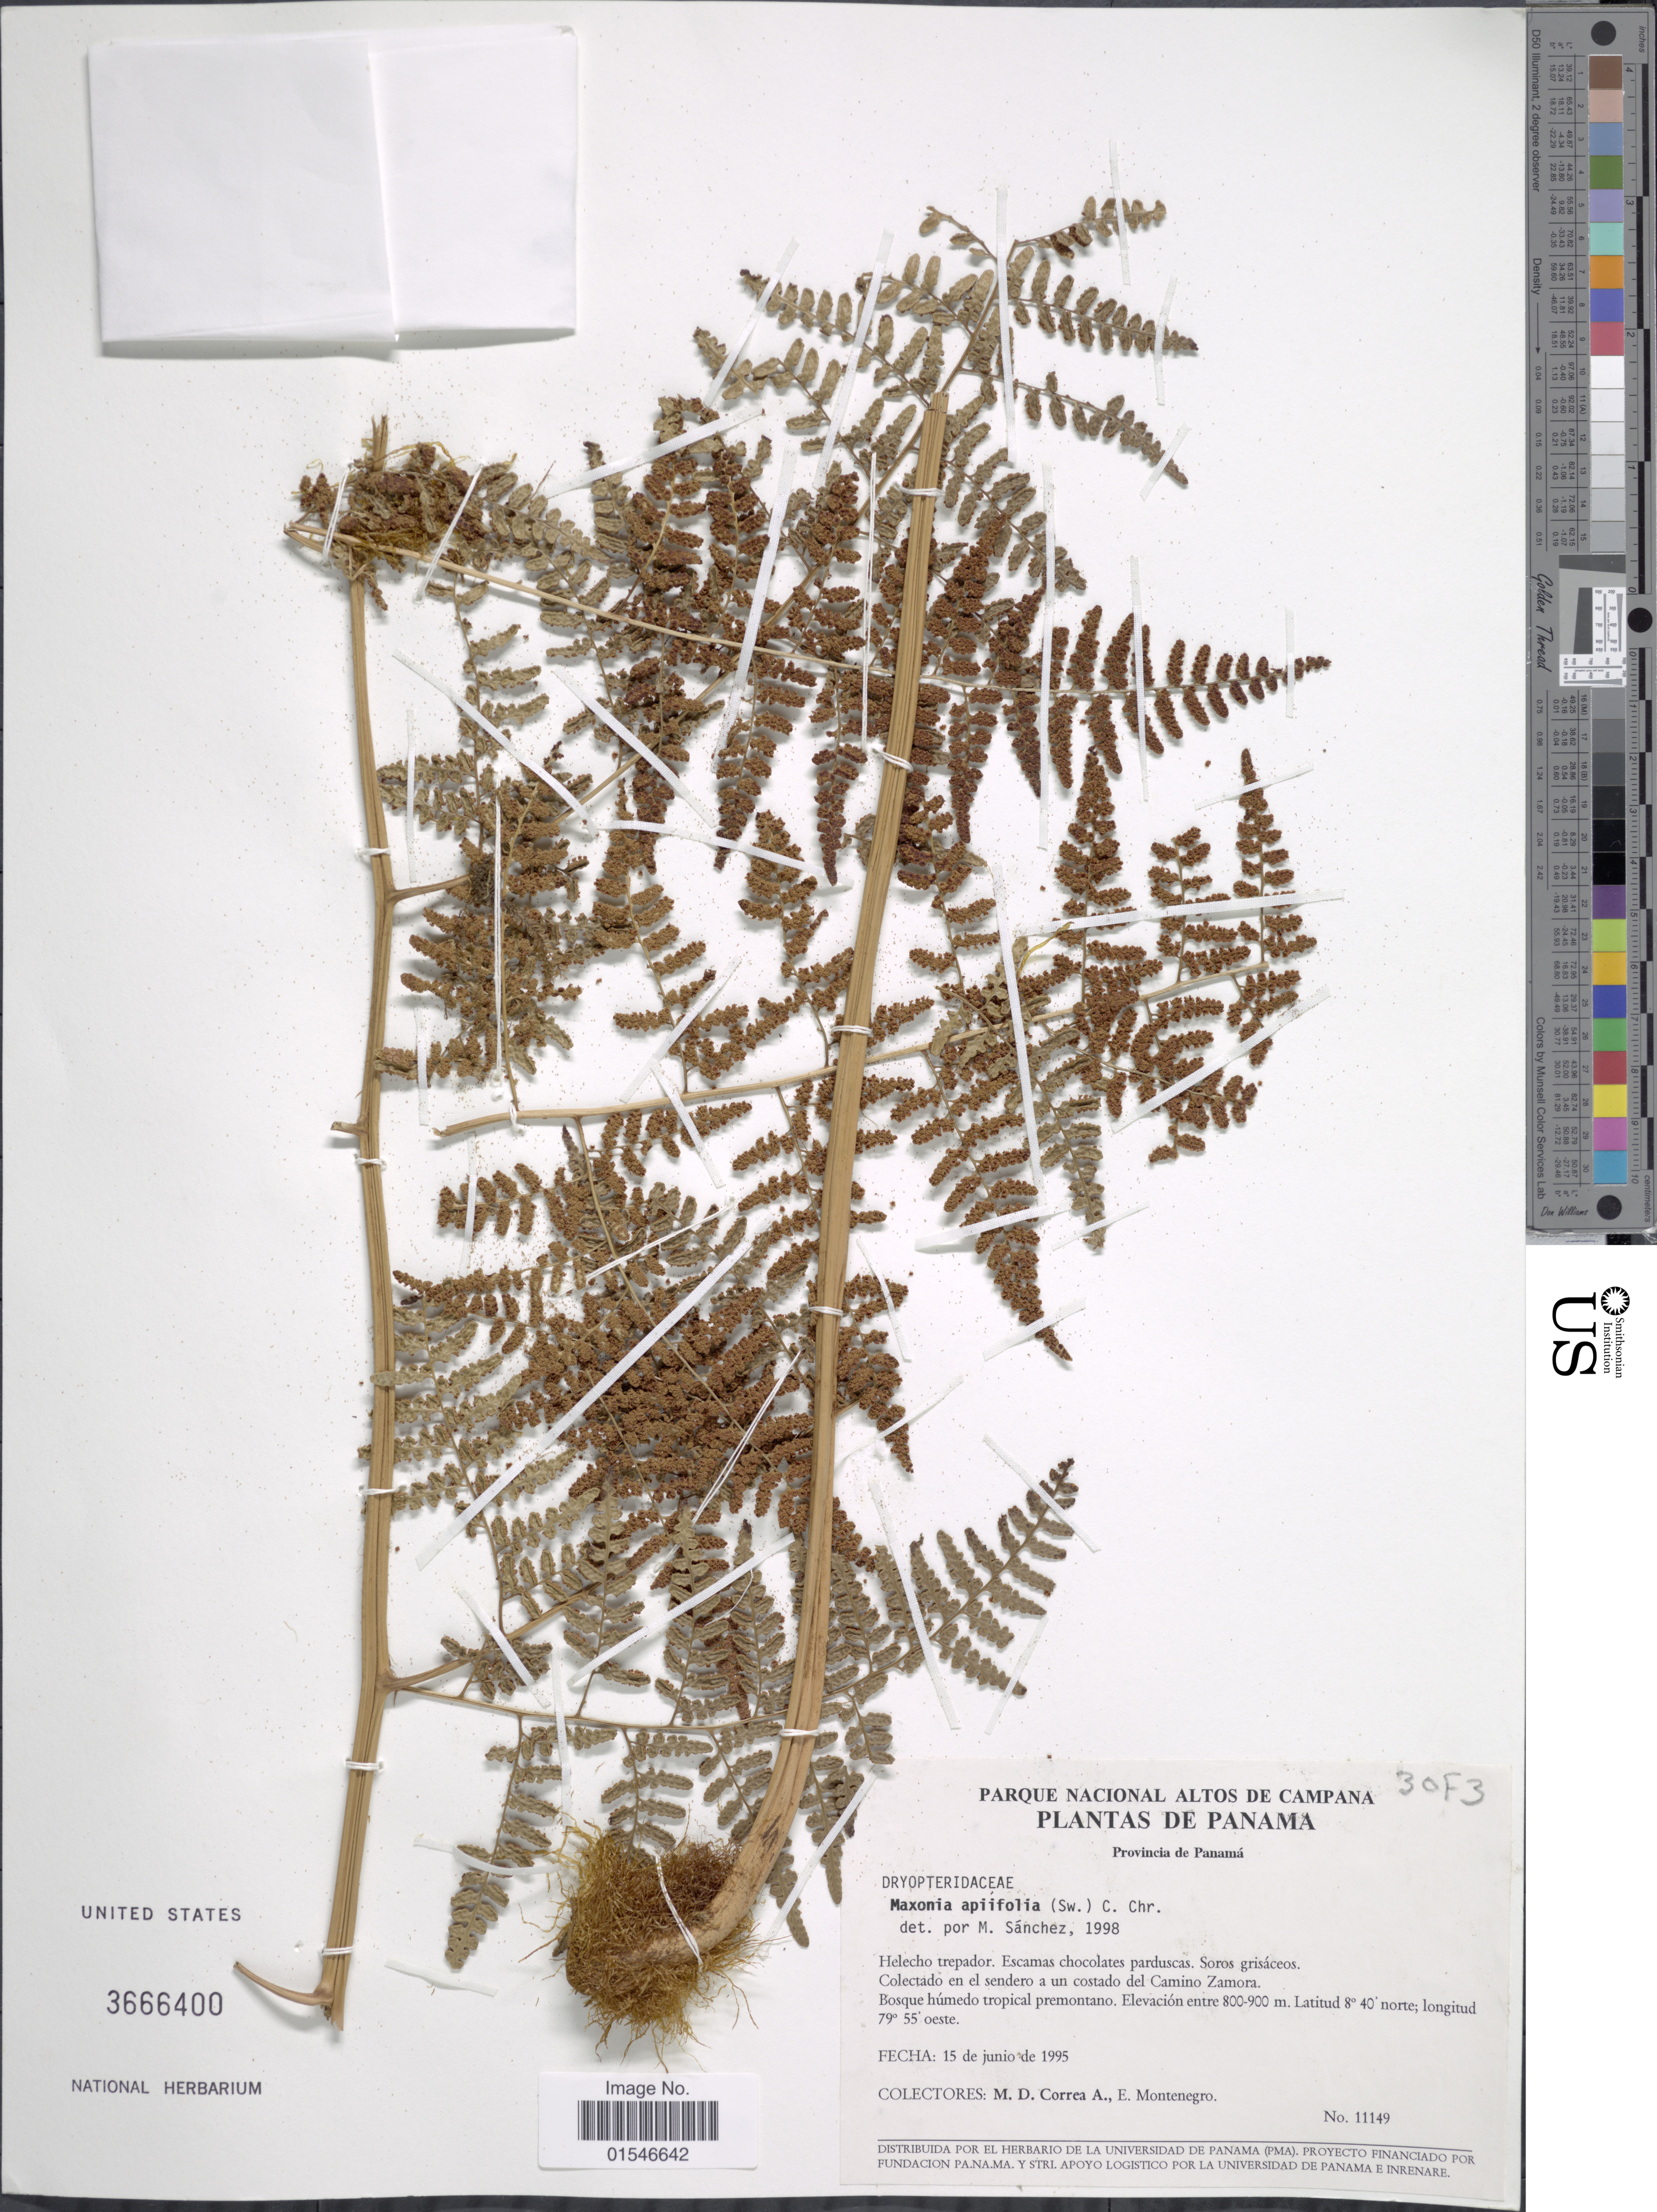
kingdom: Plantae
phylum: Tracheophyta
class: Polypodiopsida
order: Polypodiales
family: Dryopteridaceae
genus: Maxonia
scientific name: Maxonia apiifolia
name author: (Sw.) C. Chr.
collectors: M. D. Corrêa-A. & E. Montenegro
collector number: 11149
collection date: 1995-06-15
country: Panama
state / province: Panamá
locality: El sendero a un costado del Camino Zamora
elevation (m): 800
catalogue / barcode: US 3666400